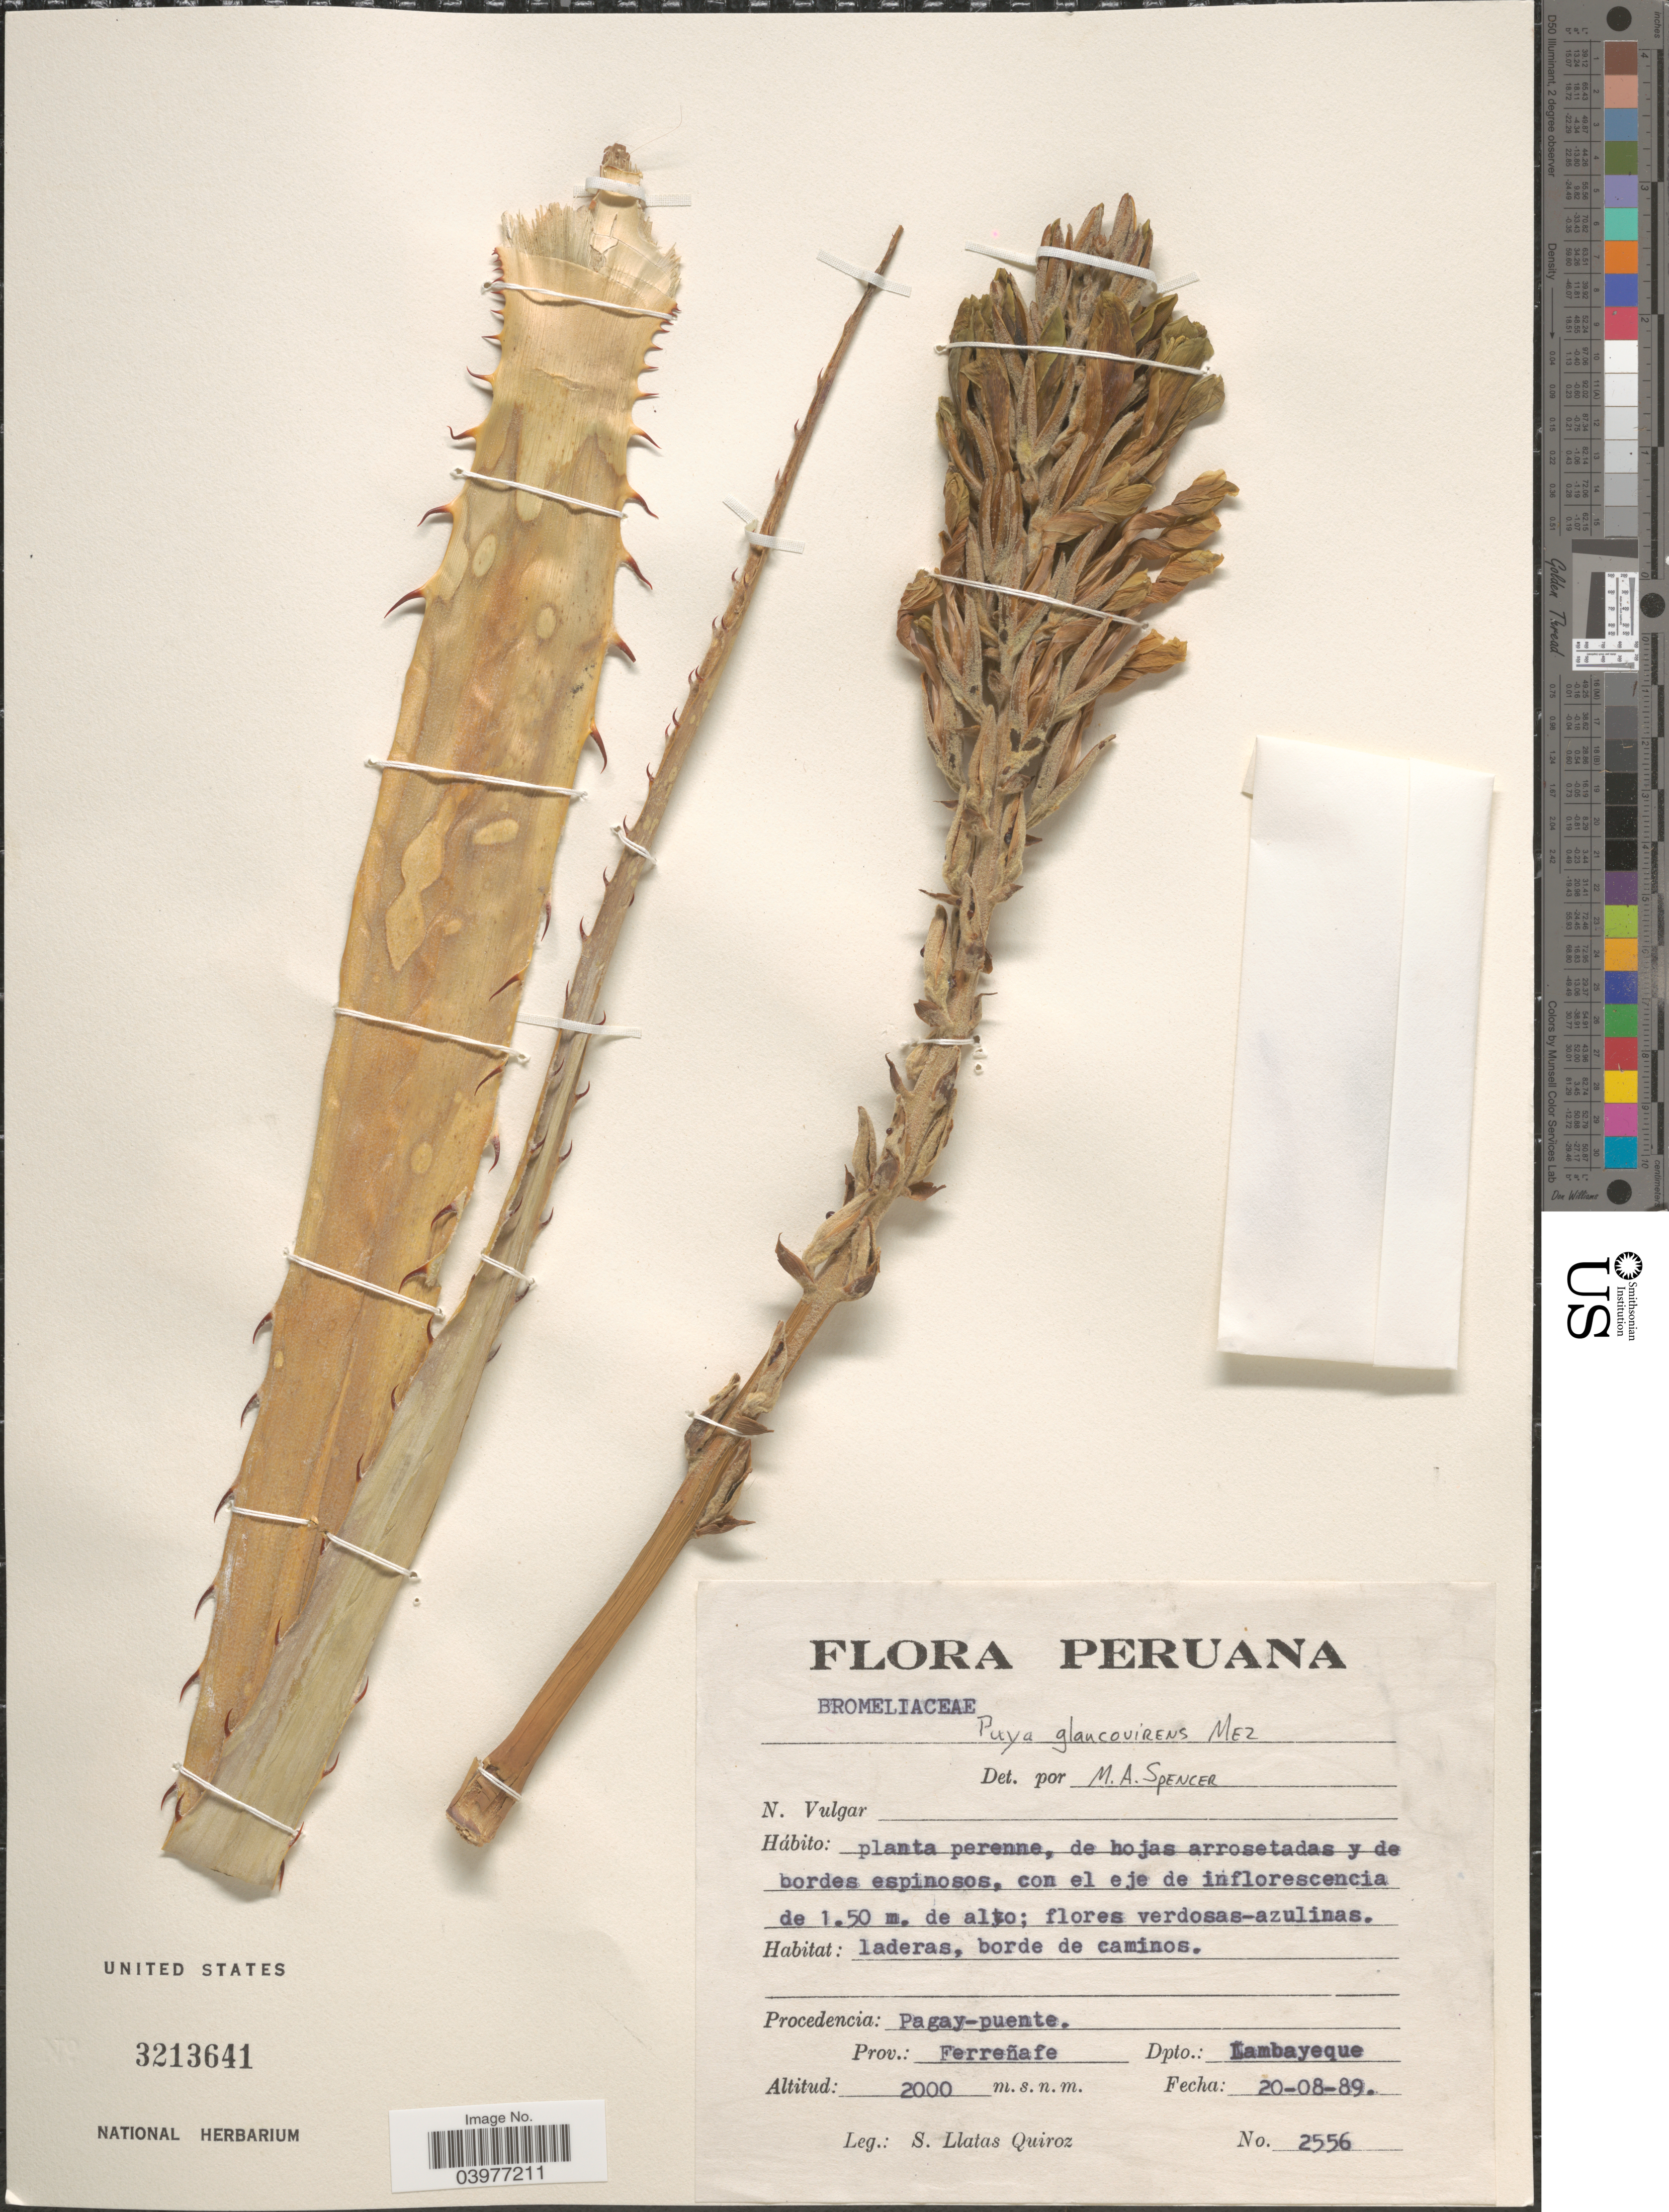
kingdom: Plantae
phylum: Tracheophyta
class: Liliopsida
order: Poales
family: Bromeliaceae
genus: Puya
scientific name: Puya glaucovirens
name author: Mez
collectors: S. Llatas Quiroz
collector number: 2556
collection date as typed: Transcribed d/m/y: 20/8/89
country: Peru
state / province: Lambayeque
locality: Procedencia: Pagay-puente. Prov.: Ferreñafe. Dpto.: Lambayeque.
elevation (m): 2000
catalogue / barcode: US 3213641